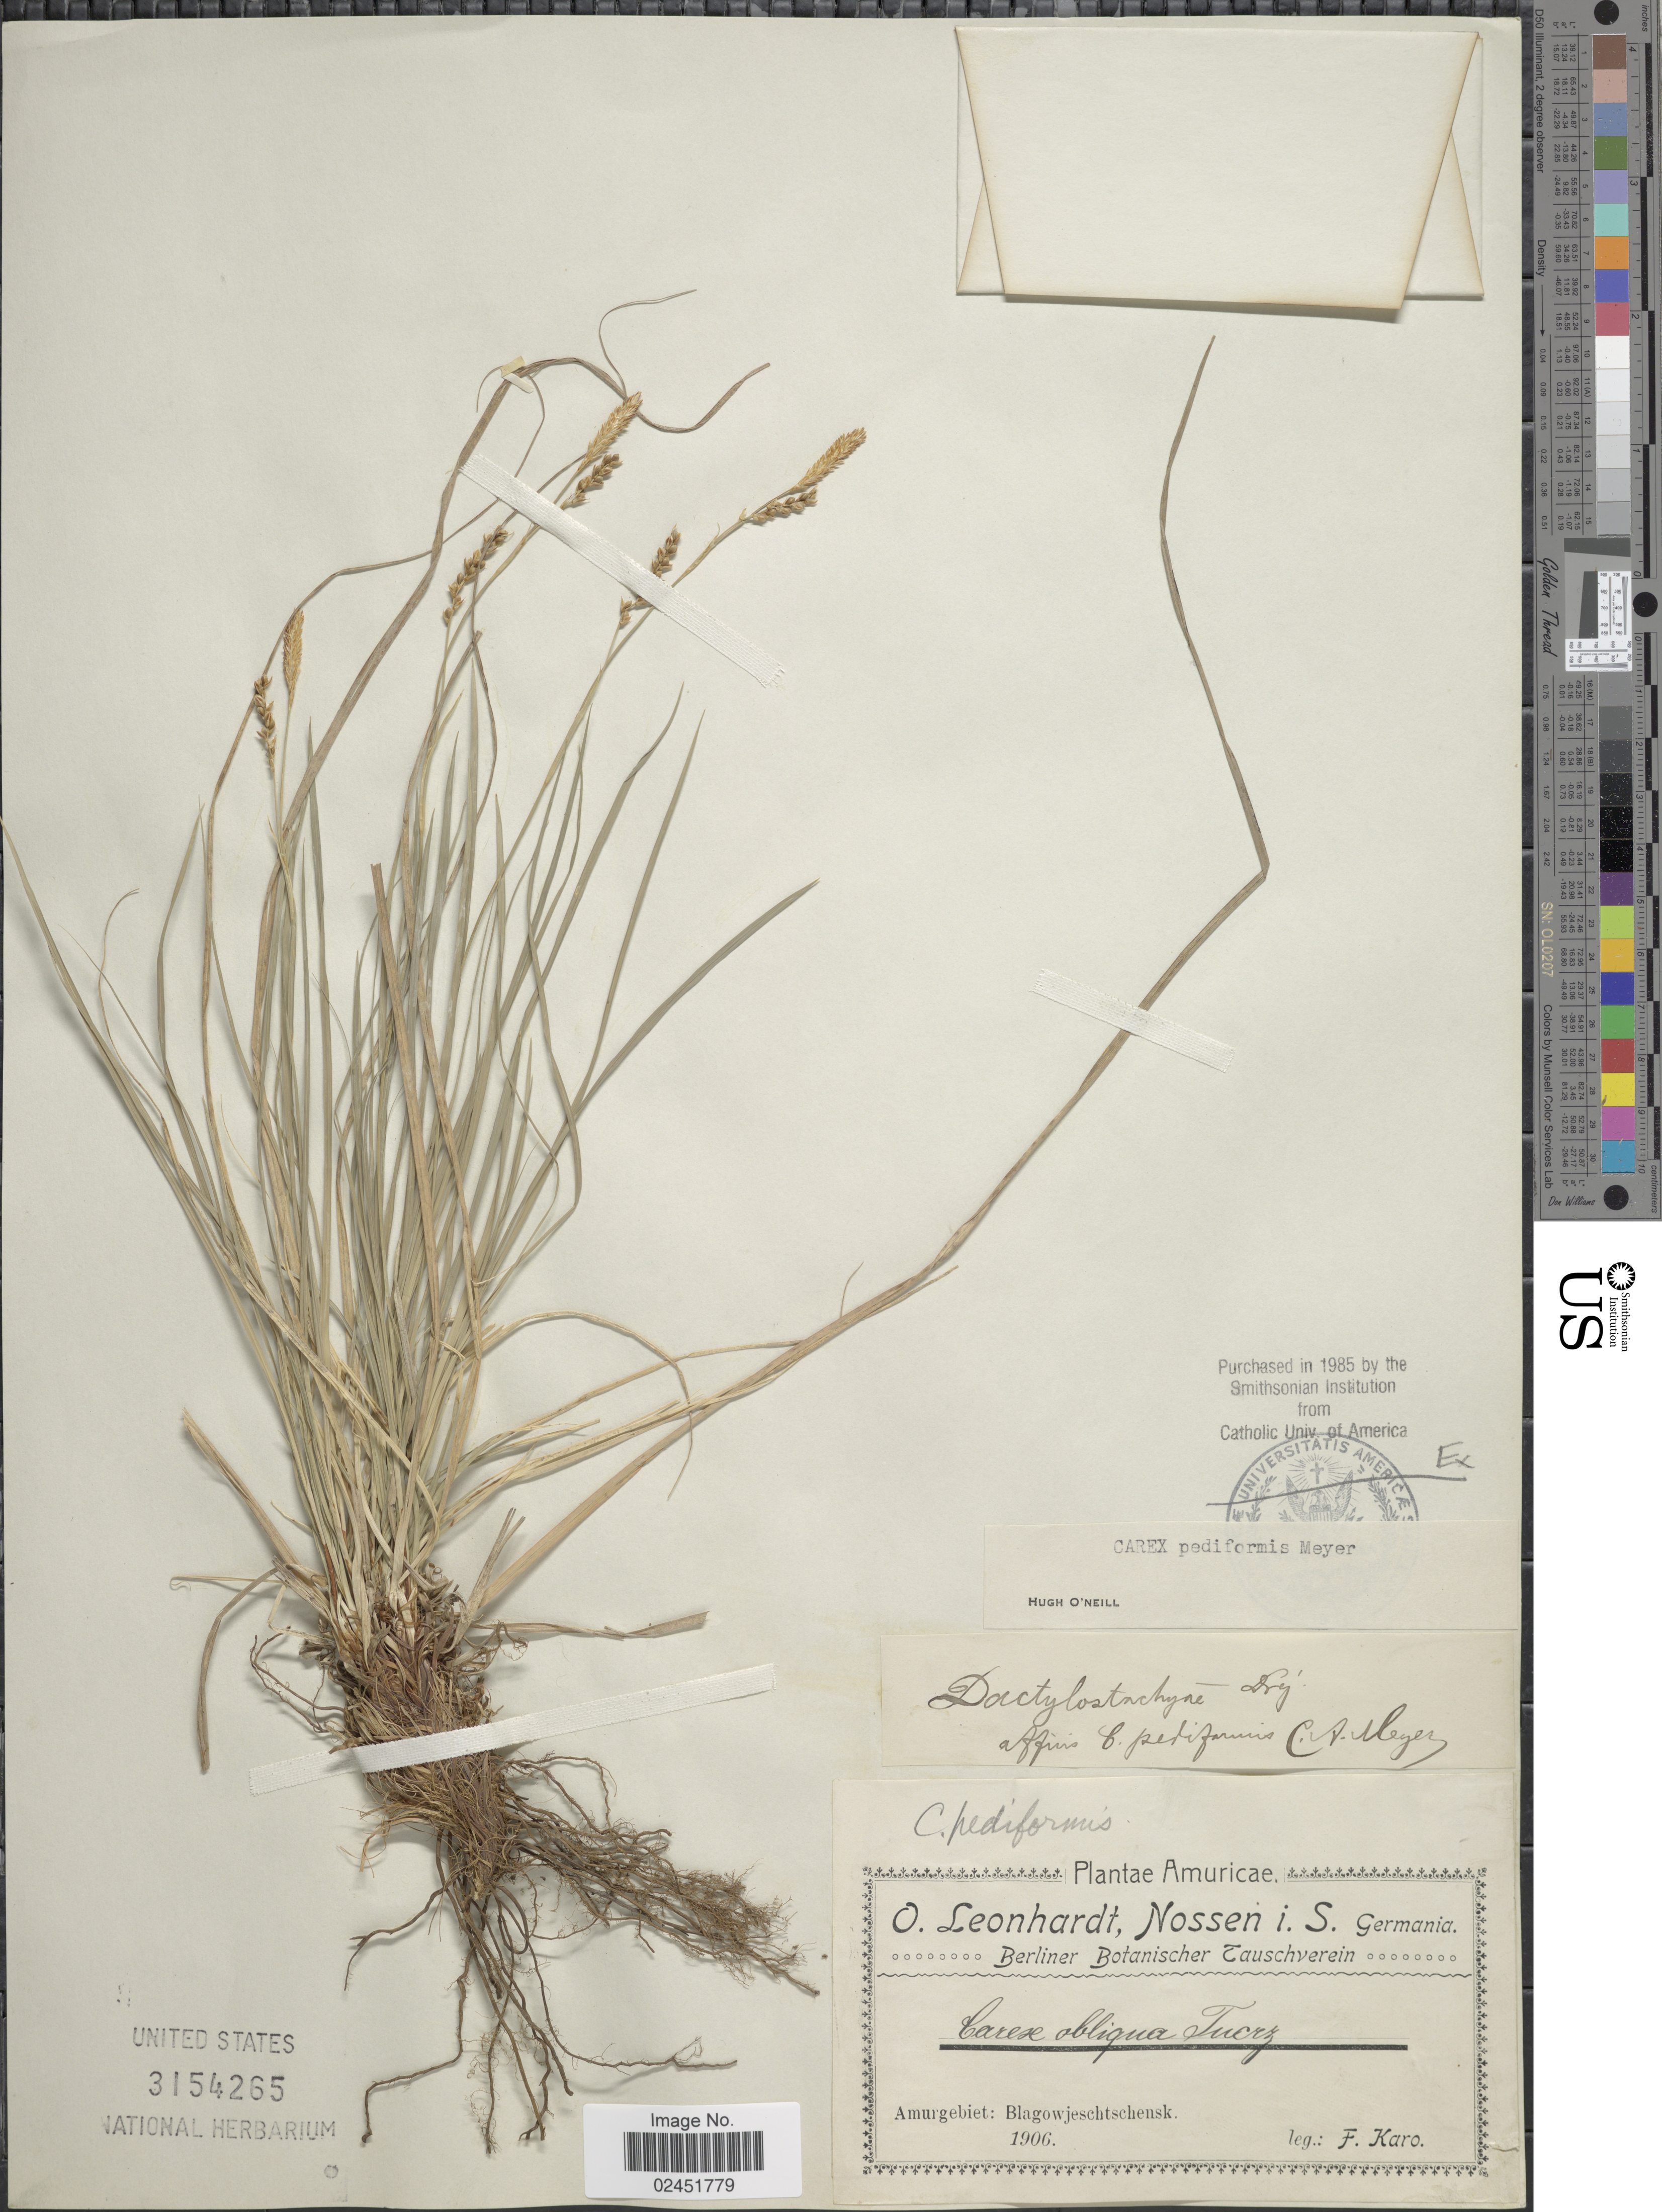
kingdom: Plantae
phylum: Tracheophyta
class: Liliopsida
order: Poales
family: Cyperaceae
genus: Carex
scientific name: Carex pediformis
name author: C.A. Mey.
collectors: F. Karo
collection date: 1906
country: Russian Federation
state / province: Amur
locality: Amuricae. Amurgebiet: Blagowjeschtschensk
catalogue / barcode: US 3154265